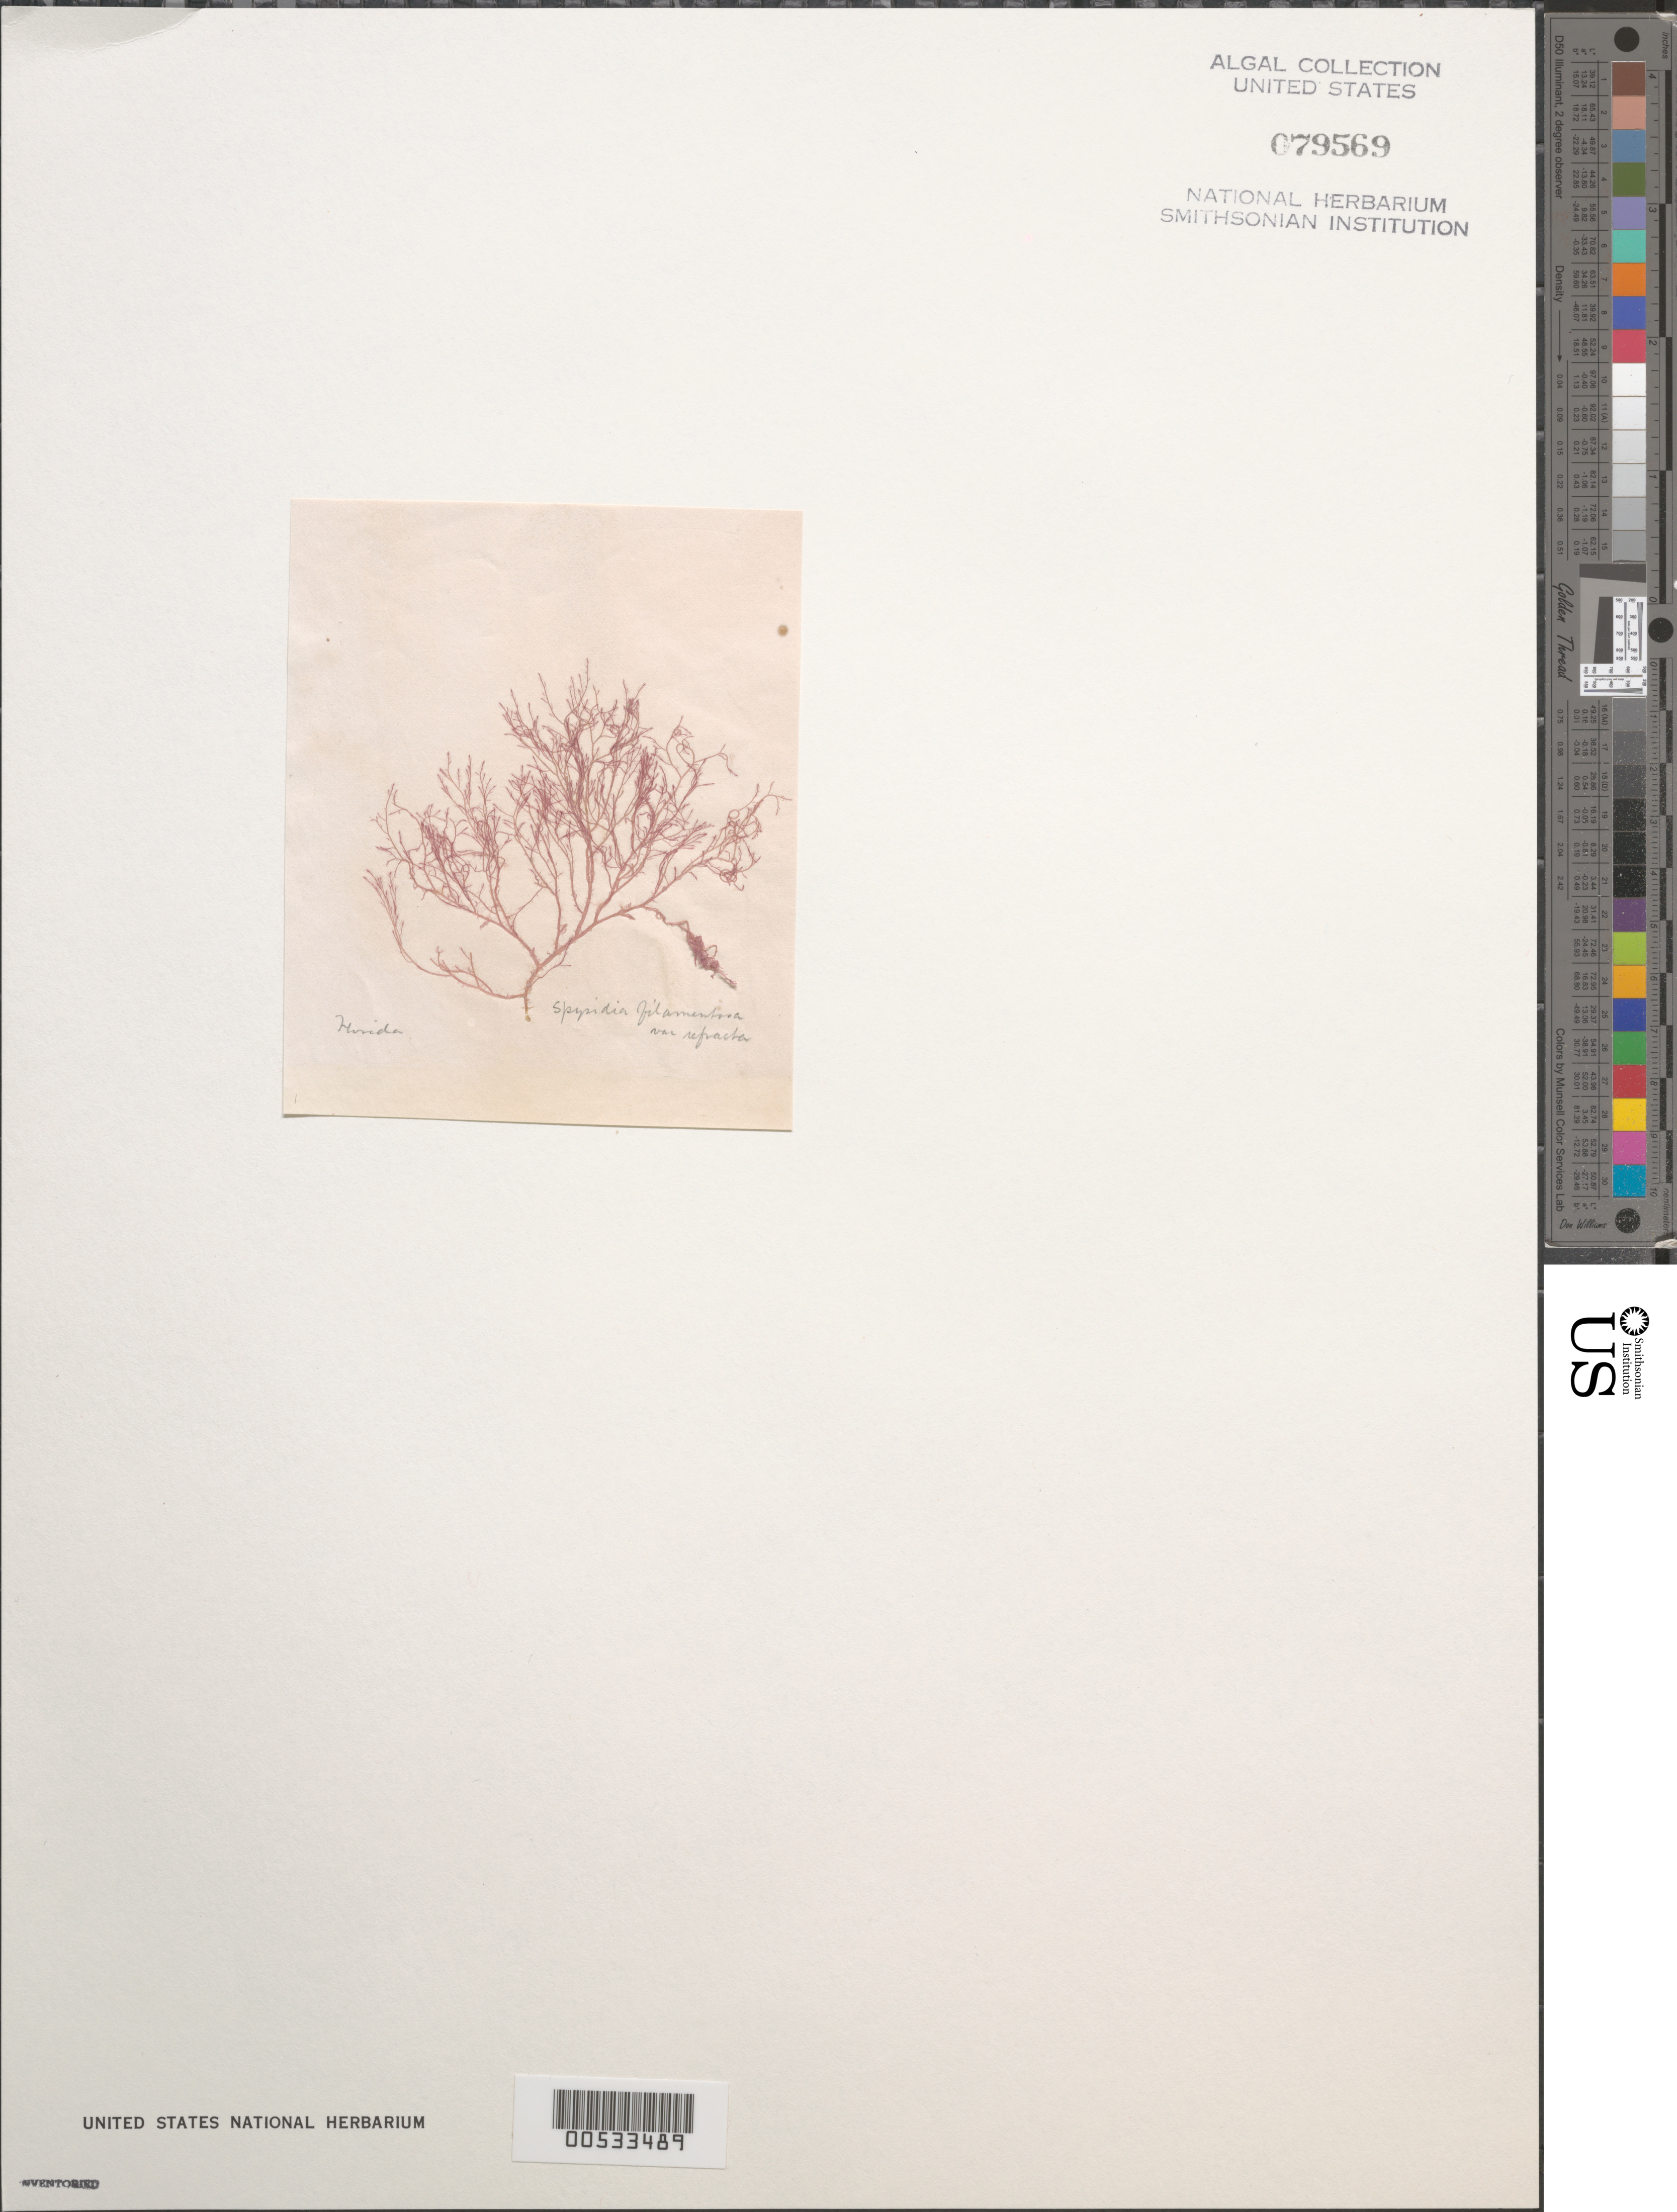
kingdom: Plantae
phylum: Rhodophyta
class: Florideophyceae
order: Ceramiales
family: Spyridiaceae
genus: Spyridia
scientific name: Spyridia filamentosa var. refracta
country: United States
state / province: Florida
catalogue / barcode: US 79569